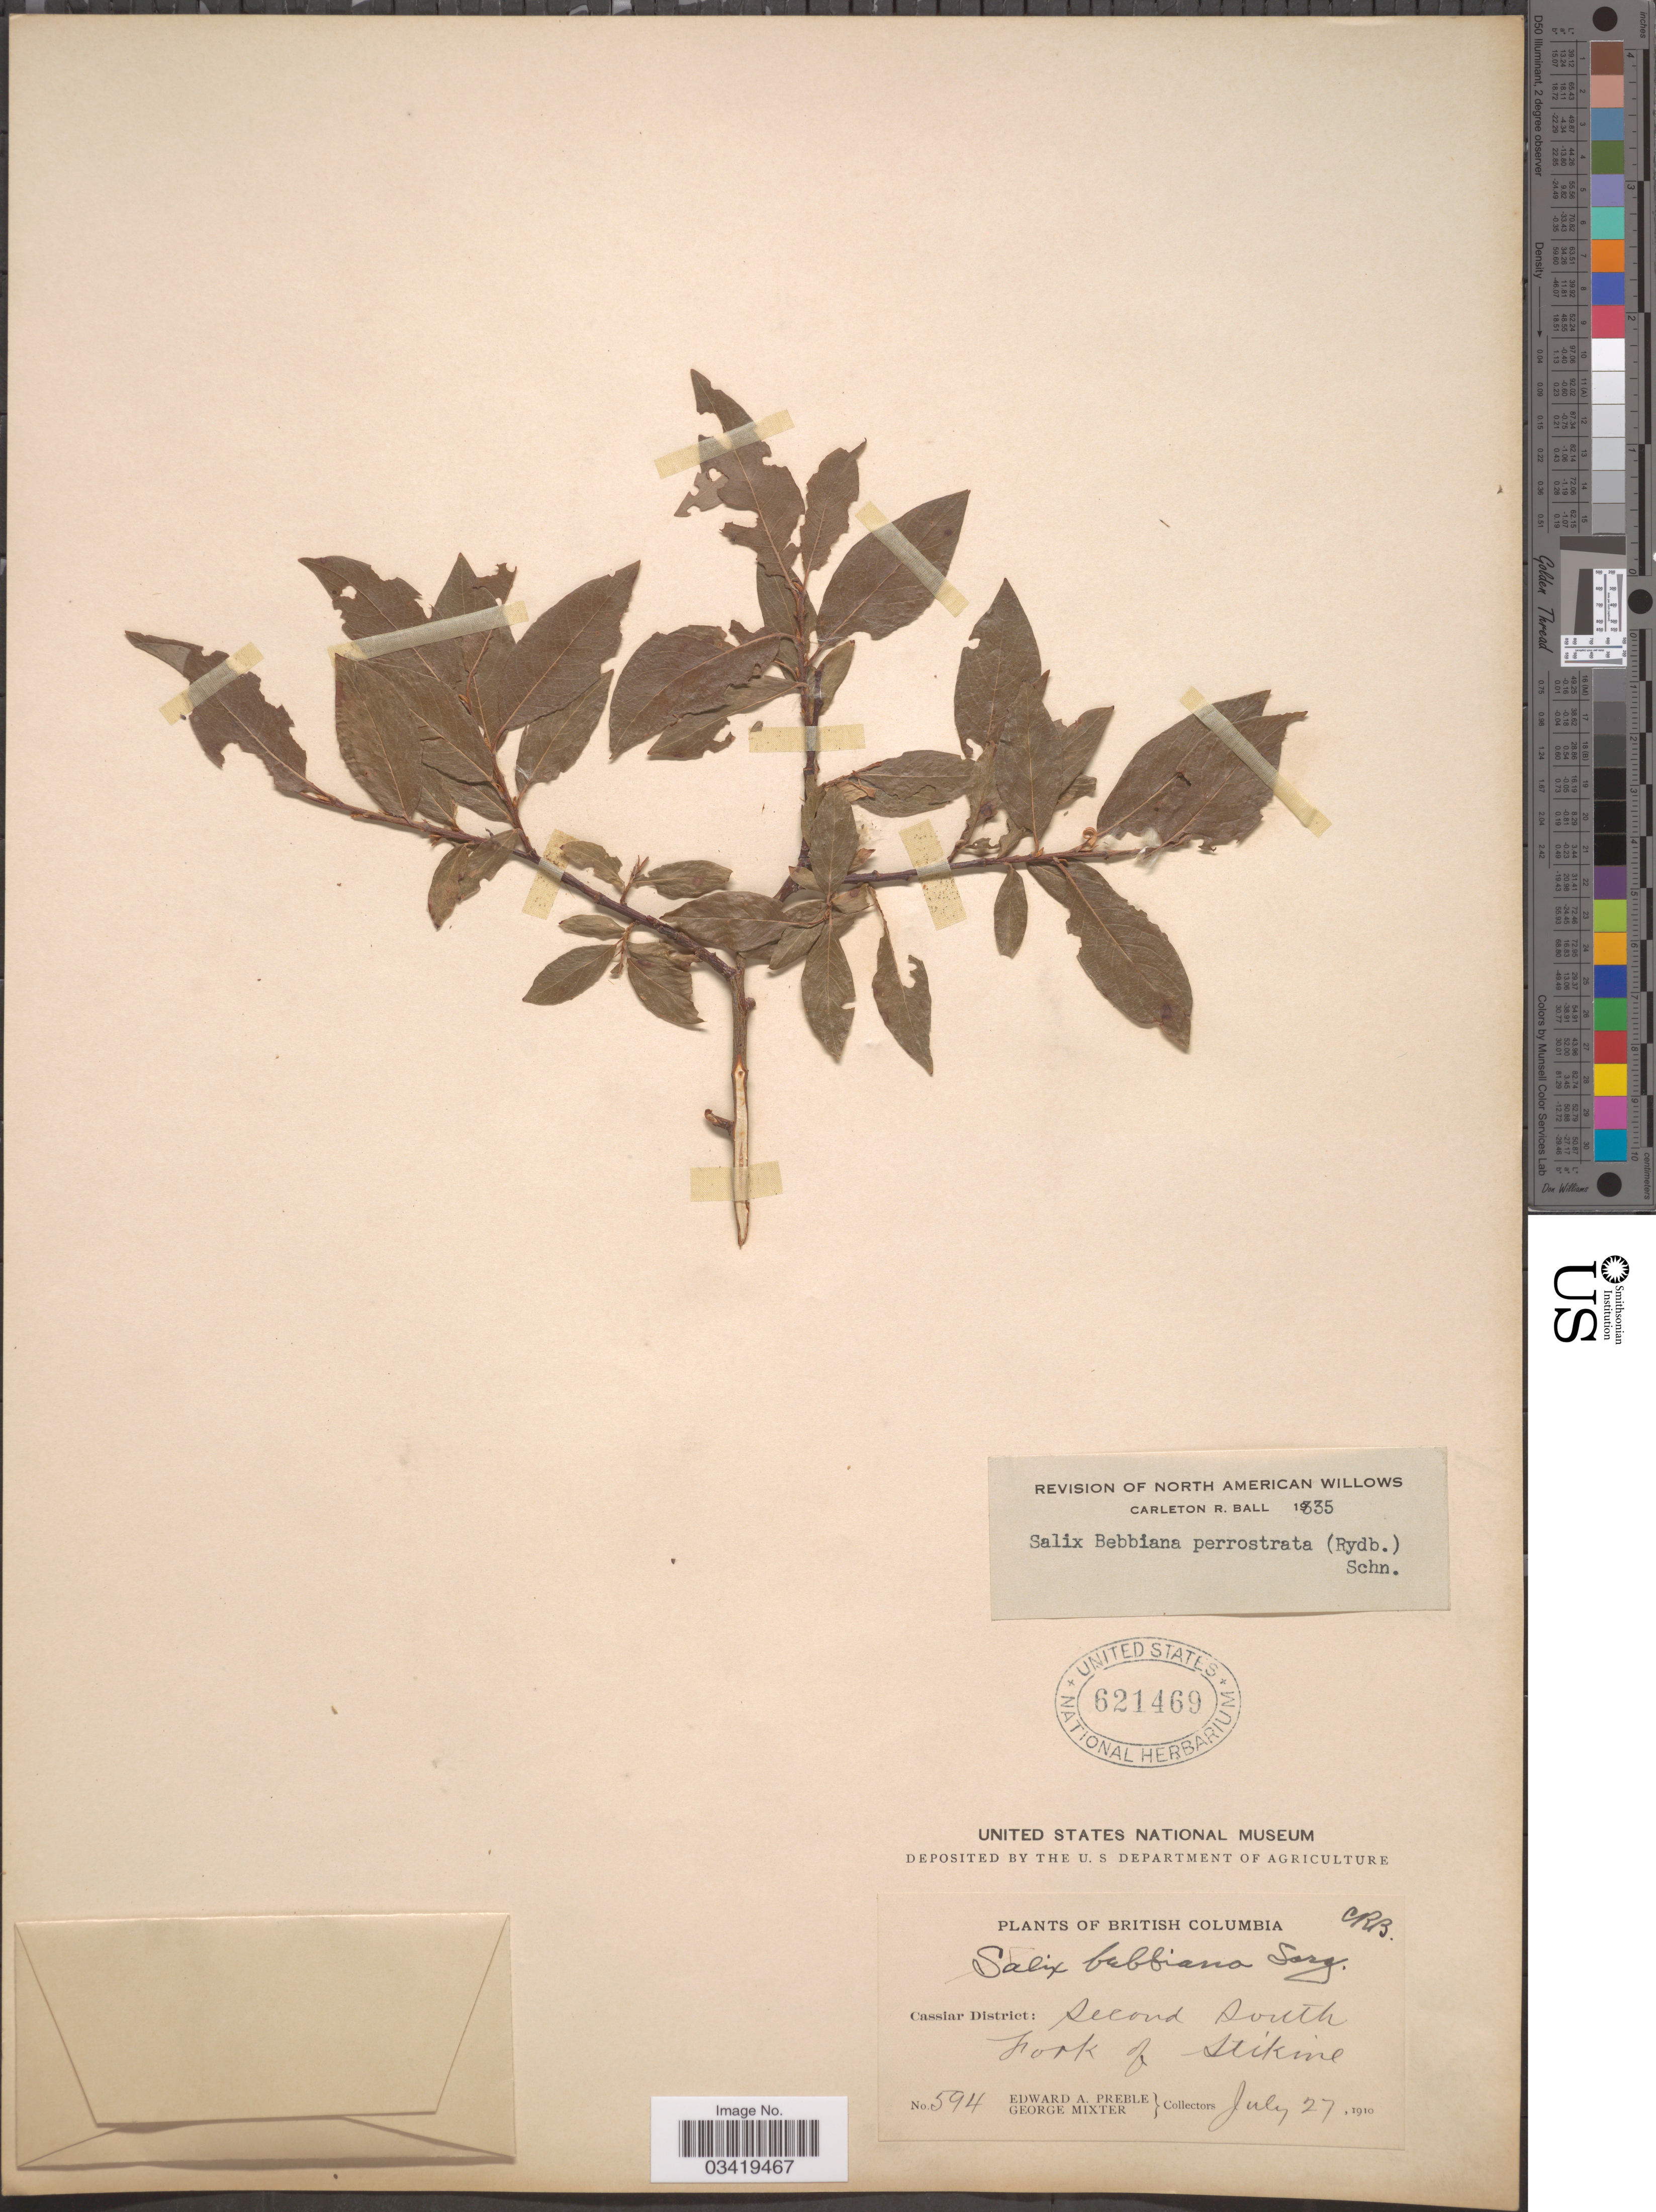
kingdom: Plantae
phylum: Tracheophyta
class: Magnoliopsida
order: Malpighiales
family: Salicaceae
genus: Salix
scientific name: Salix bebbiana var. perrostrata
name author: Sarg.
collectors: E. Preble & G. Mixter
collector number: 594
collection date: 1910-07-27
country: Canada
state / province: British Columbia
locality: Cassiar District: Second South Fork of Stikine.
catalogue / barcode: US 621469